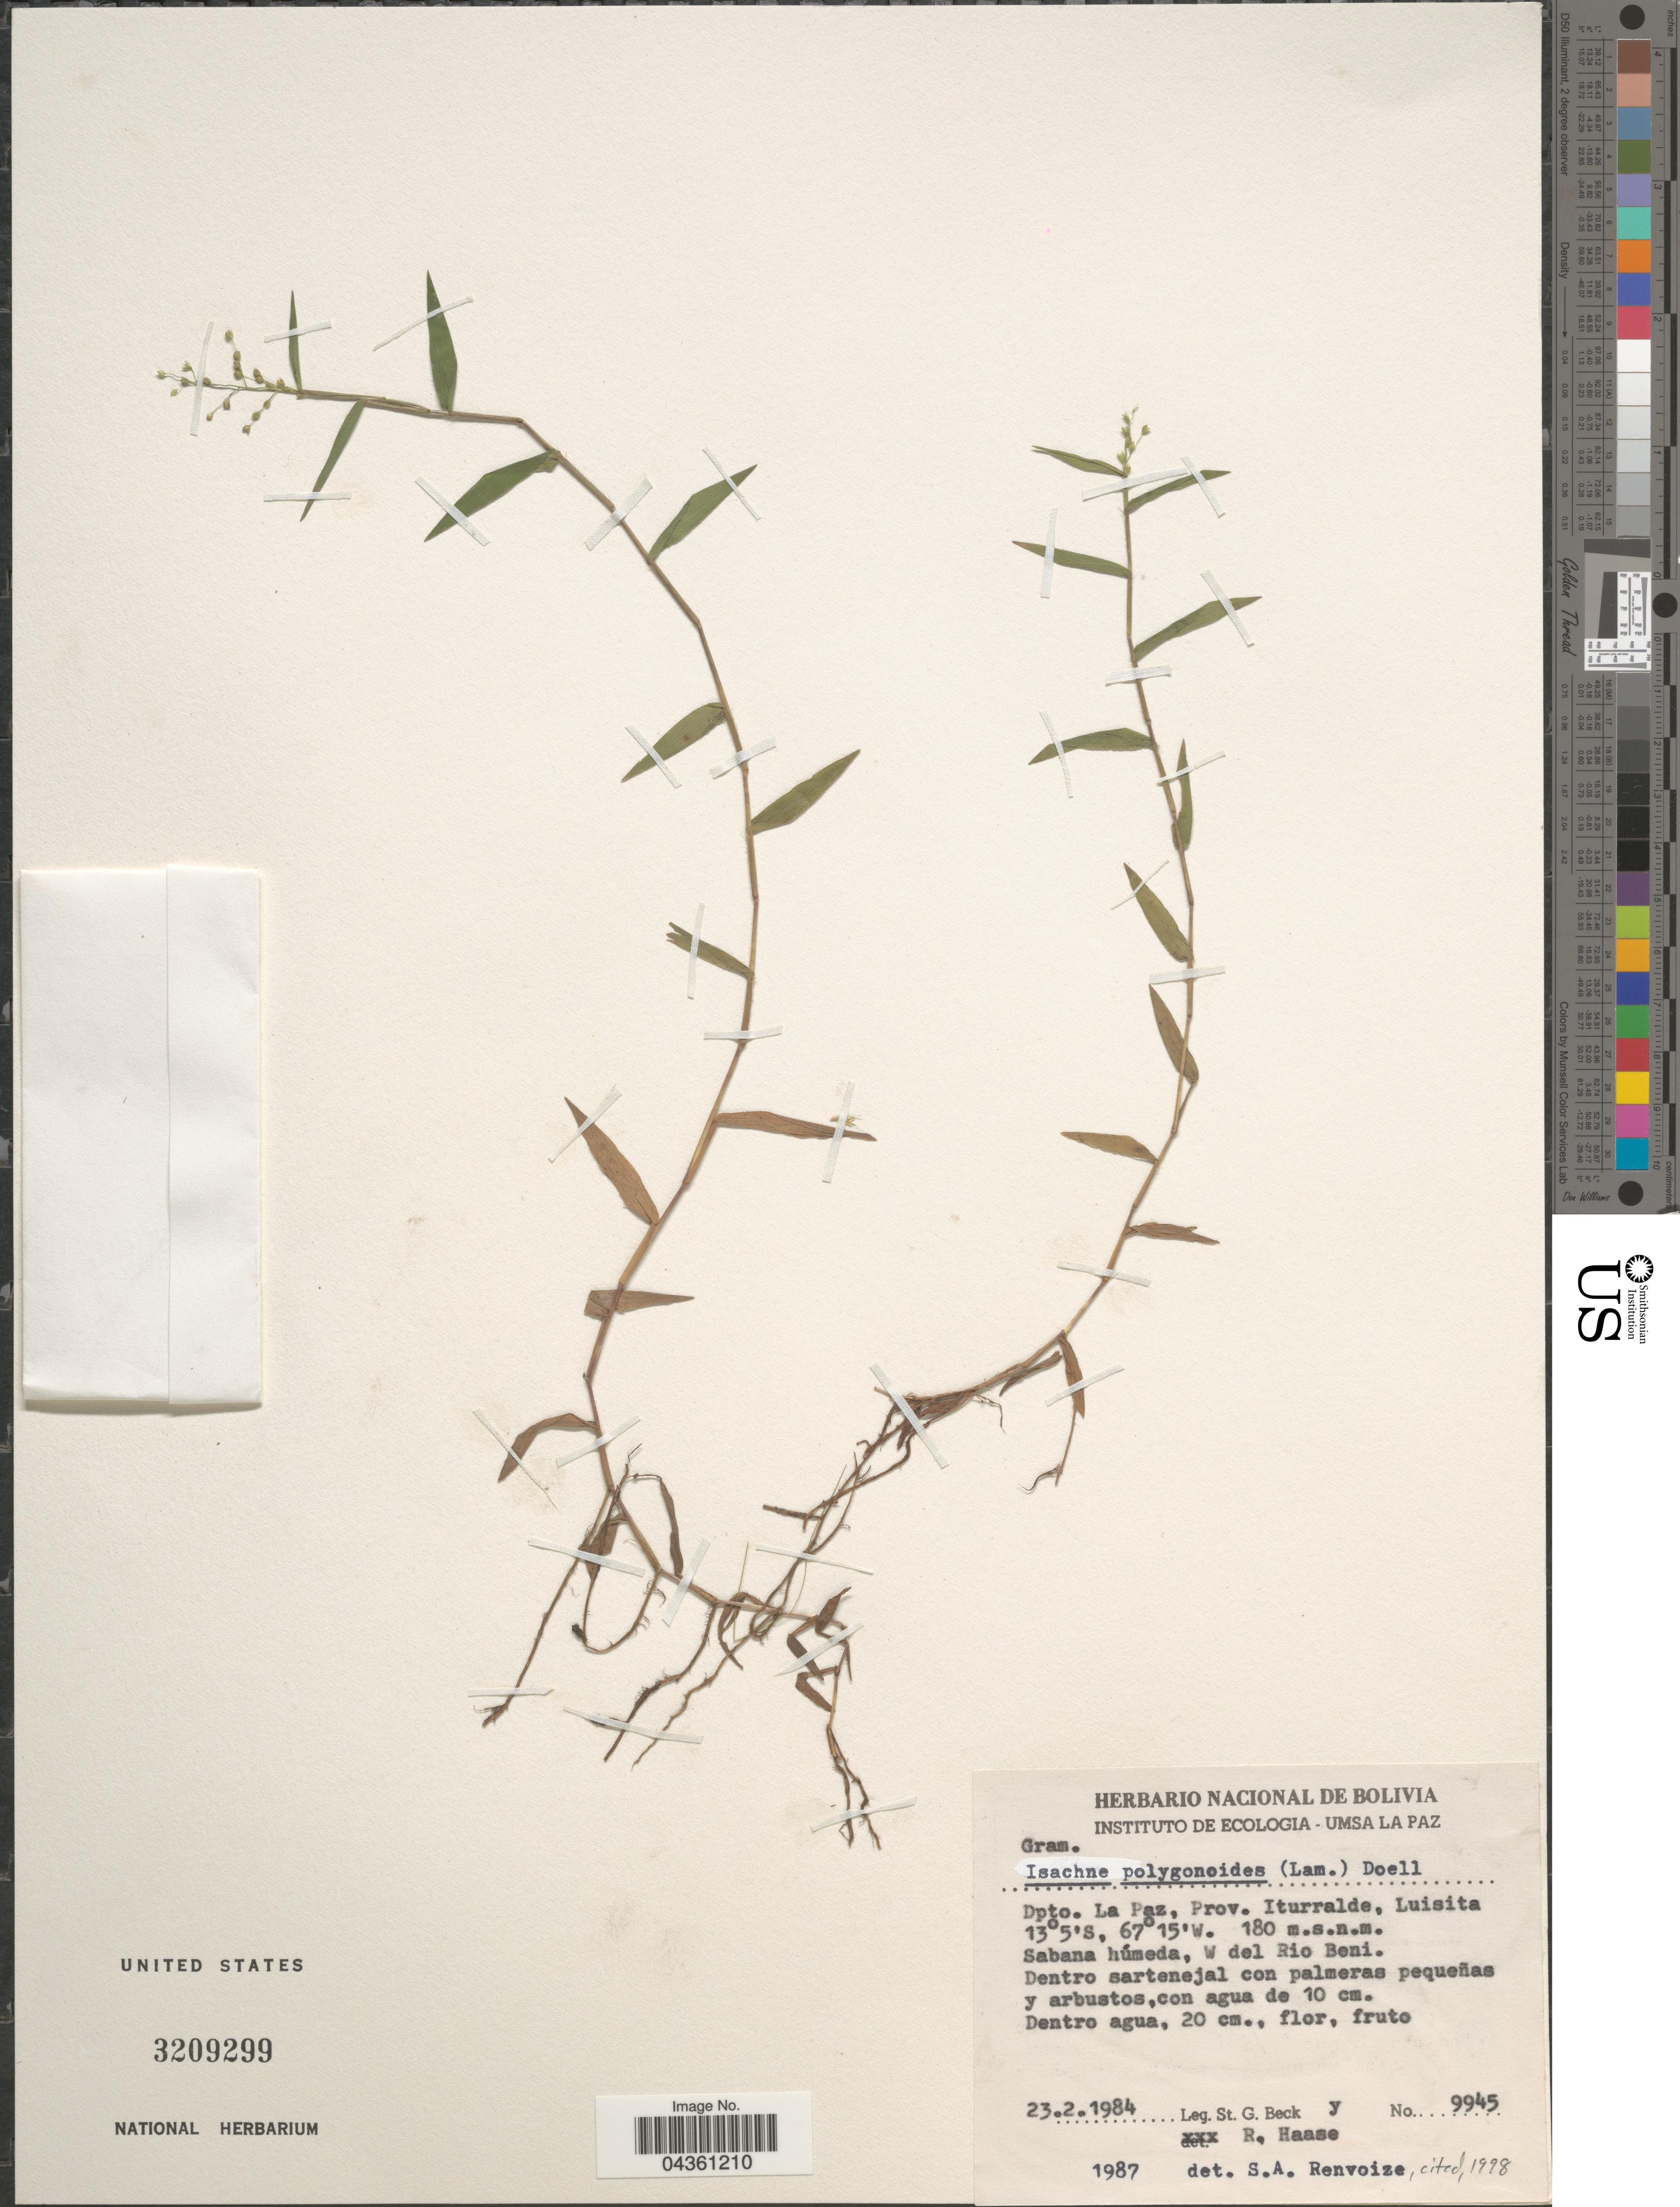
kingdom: Plantae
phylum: Tracheophyta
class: Liliopsida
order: Poales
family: Poaceae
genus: Isachne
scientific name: Isachne polygonoides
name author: (Lam.) Döll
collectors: S. G. Beck & R. Haase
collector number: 9945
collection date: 1984-02-23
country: Bolivia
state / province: La Paz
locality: Dpto. La Paz, Prov. Iturralde, Luisita. Sabana húmeda, W del Rio Beni.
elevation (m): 180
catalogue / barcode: US 3209299